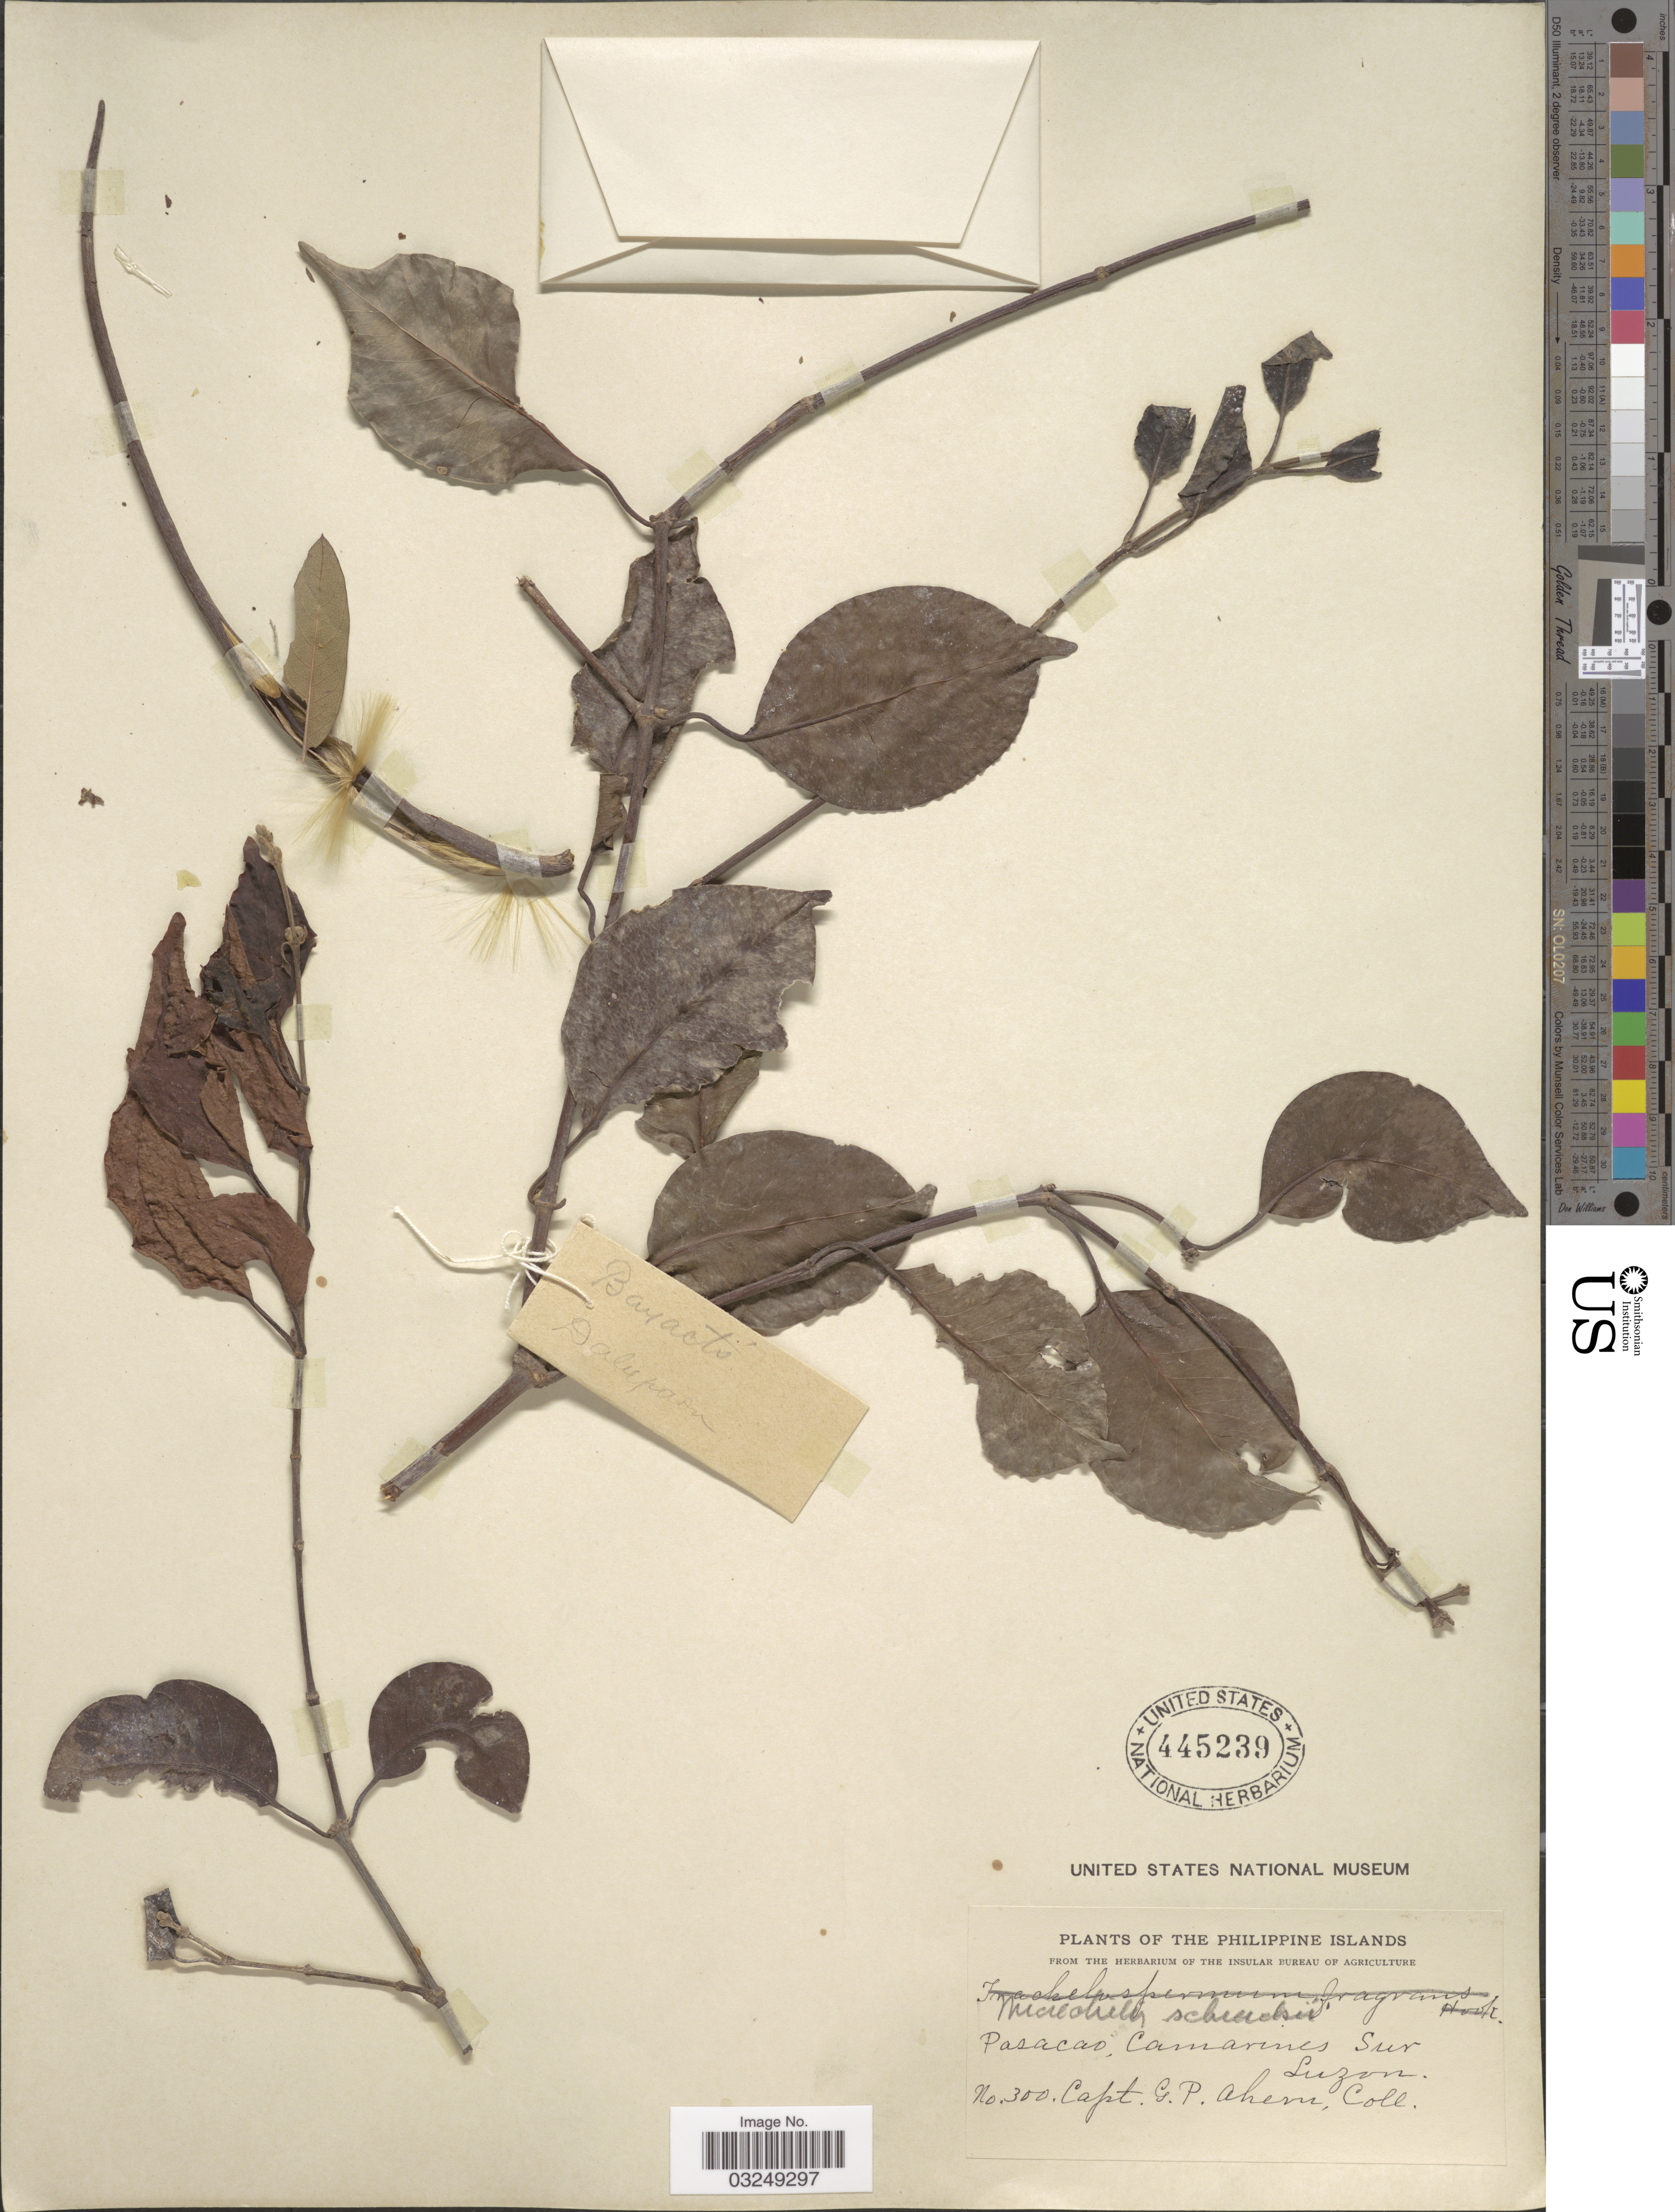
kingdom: Plantae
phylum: Tracheophyta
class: Magnoliopsida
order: Gentianales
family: Apocynaceae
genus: Ichnocarpus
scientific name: Ichnocarpus serpyllifolius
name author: (Blume) P.I. Forst.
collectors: G. Ahern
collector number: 300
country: Philippines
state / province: Bicol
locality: Philippine Islands. Pasacao, Camarines Sur. Luzon.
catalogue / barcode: US 445239